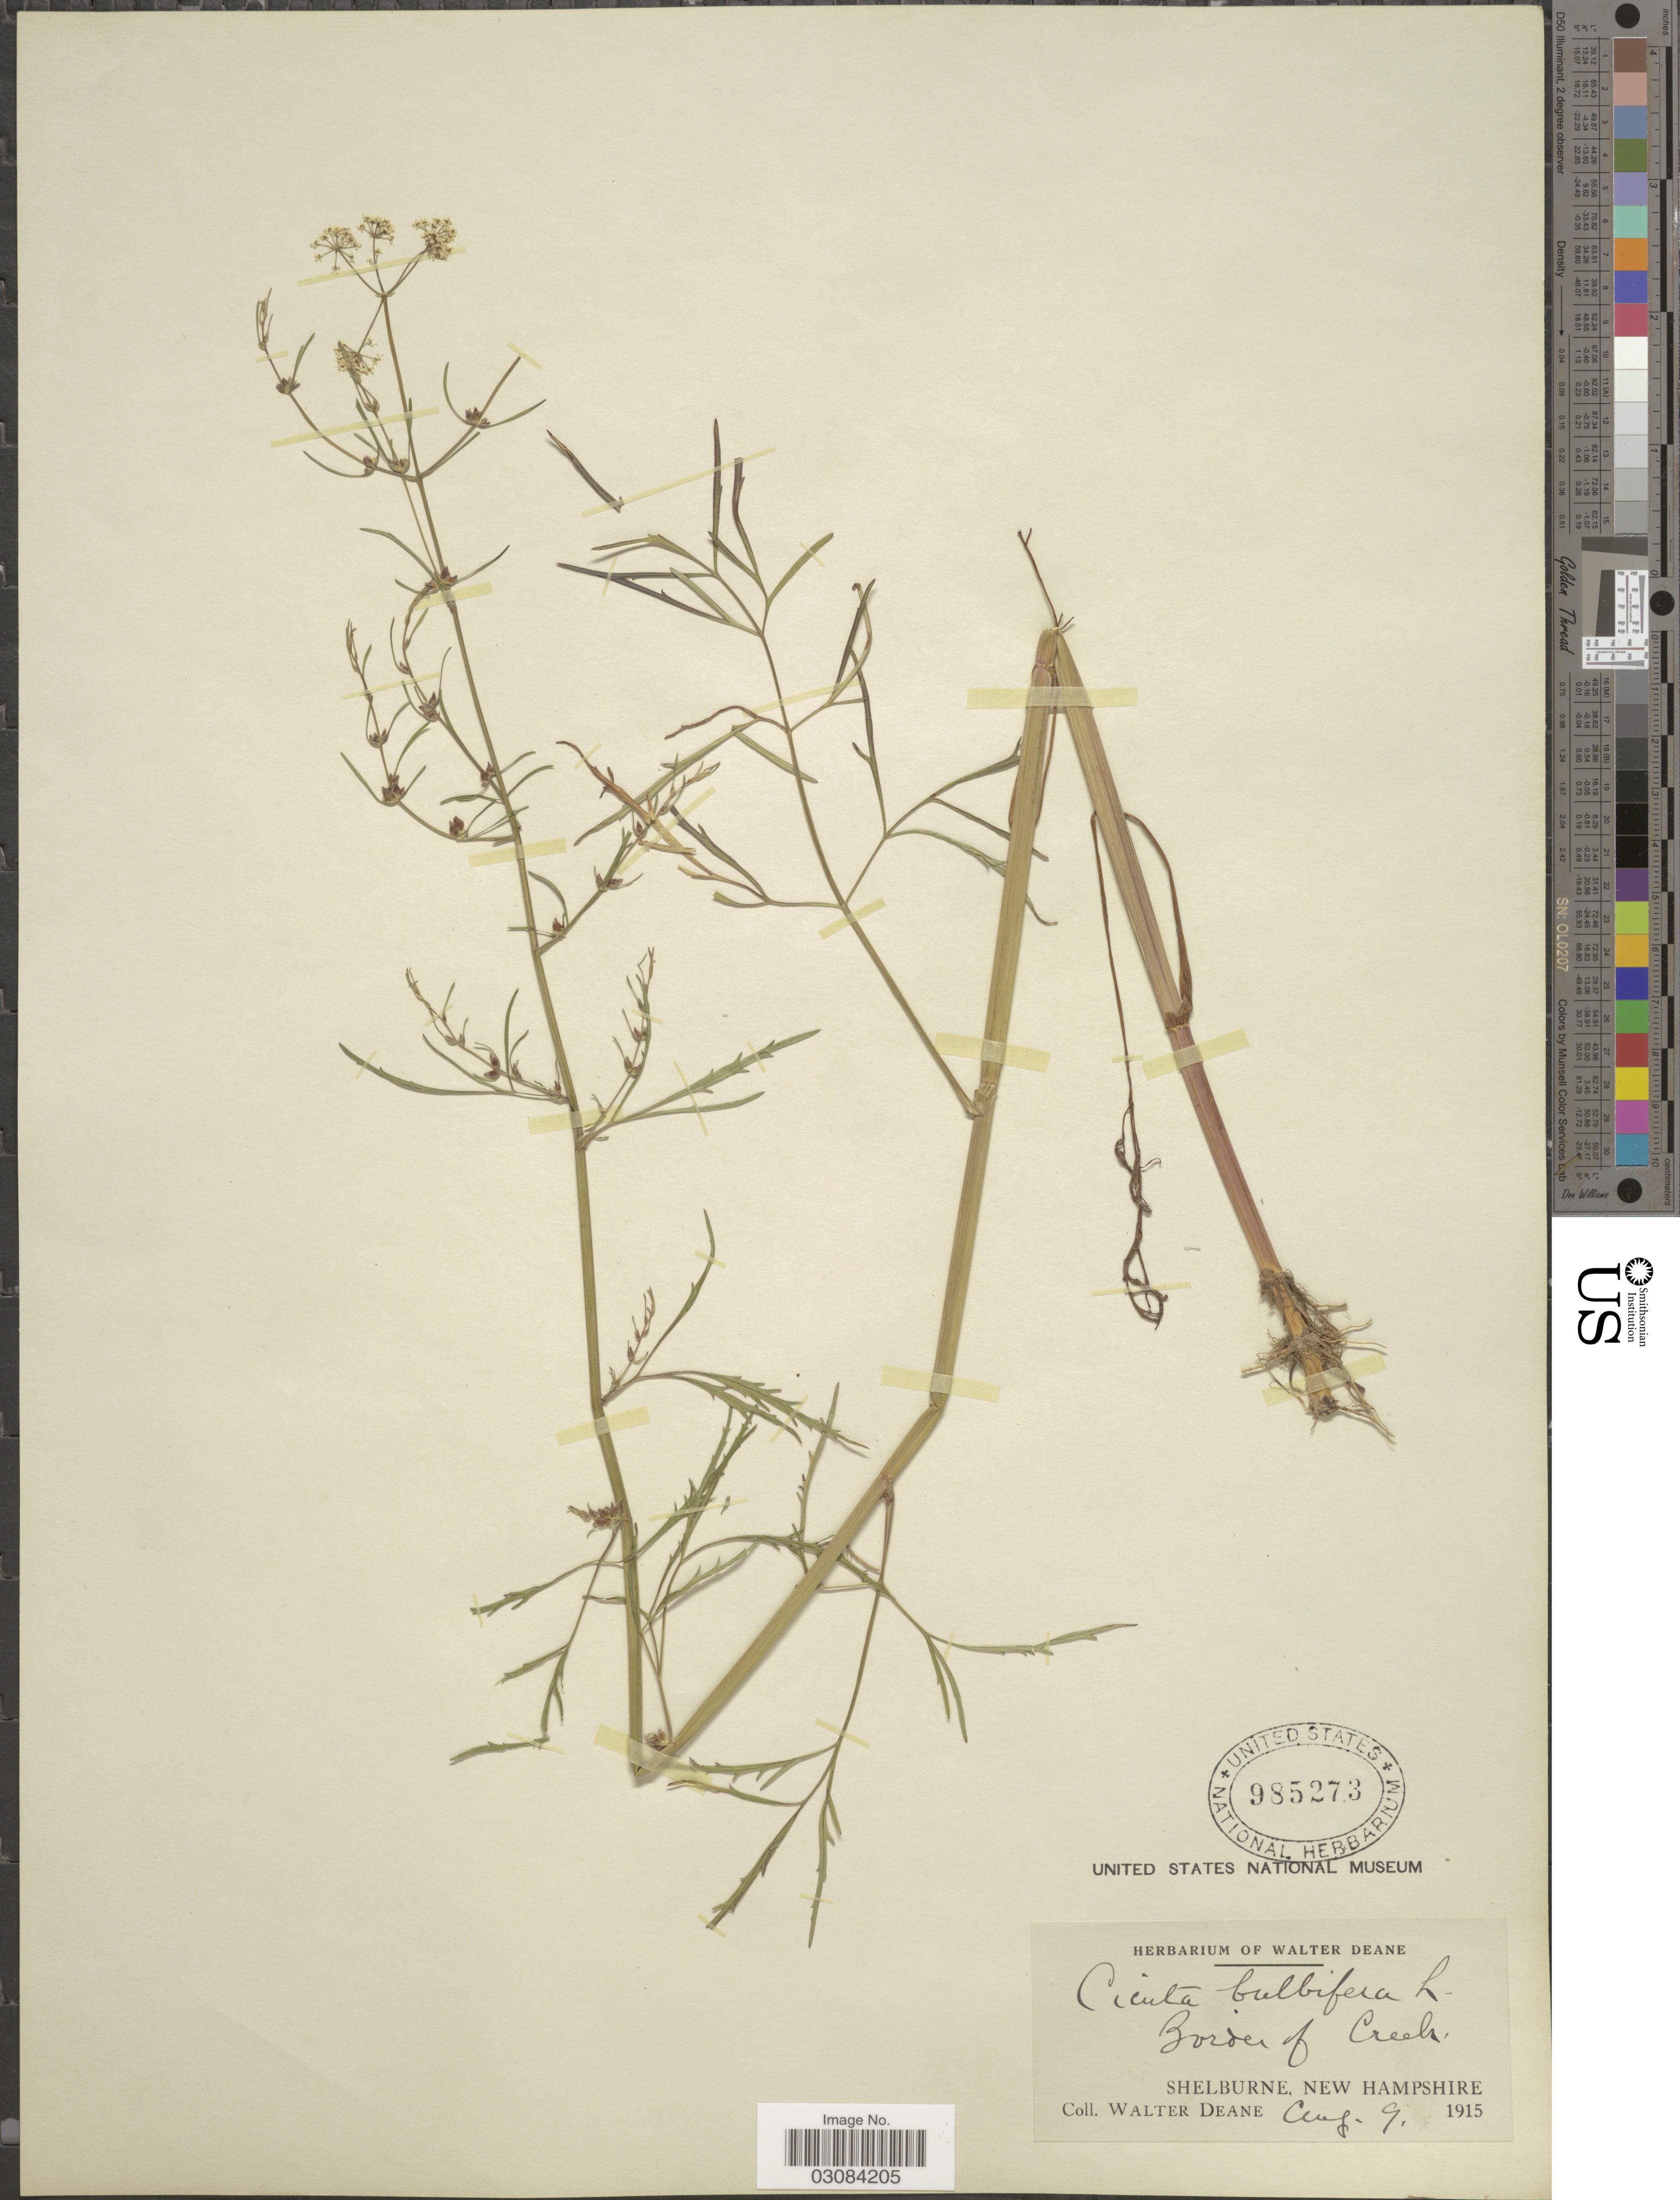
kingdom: Plantae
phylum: Tracheophyta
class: Magnoliopsida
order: Apiales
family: Apiaceae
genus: Cicuta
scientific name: Cicuta bulbifera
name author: L.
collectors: W. Deane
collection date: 1915-08-09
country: United States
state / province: New Hampshire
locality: Border of Creek. Shelburne.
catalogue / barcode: US 985273